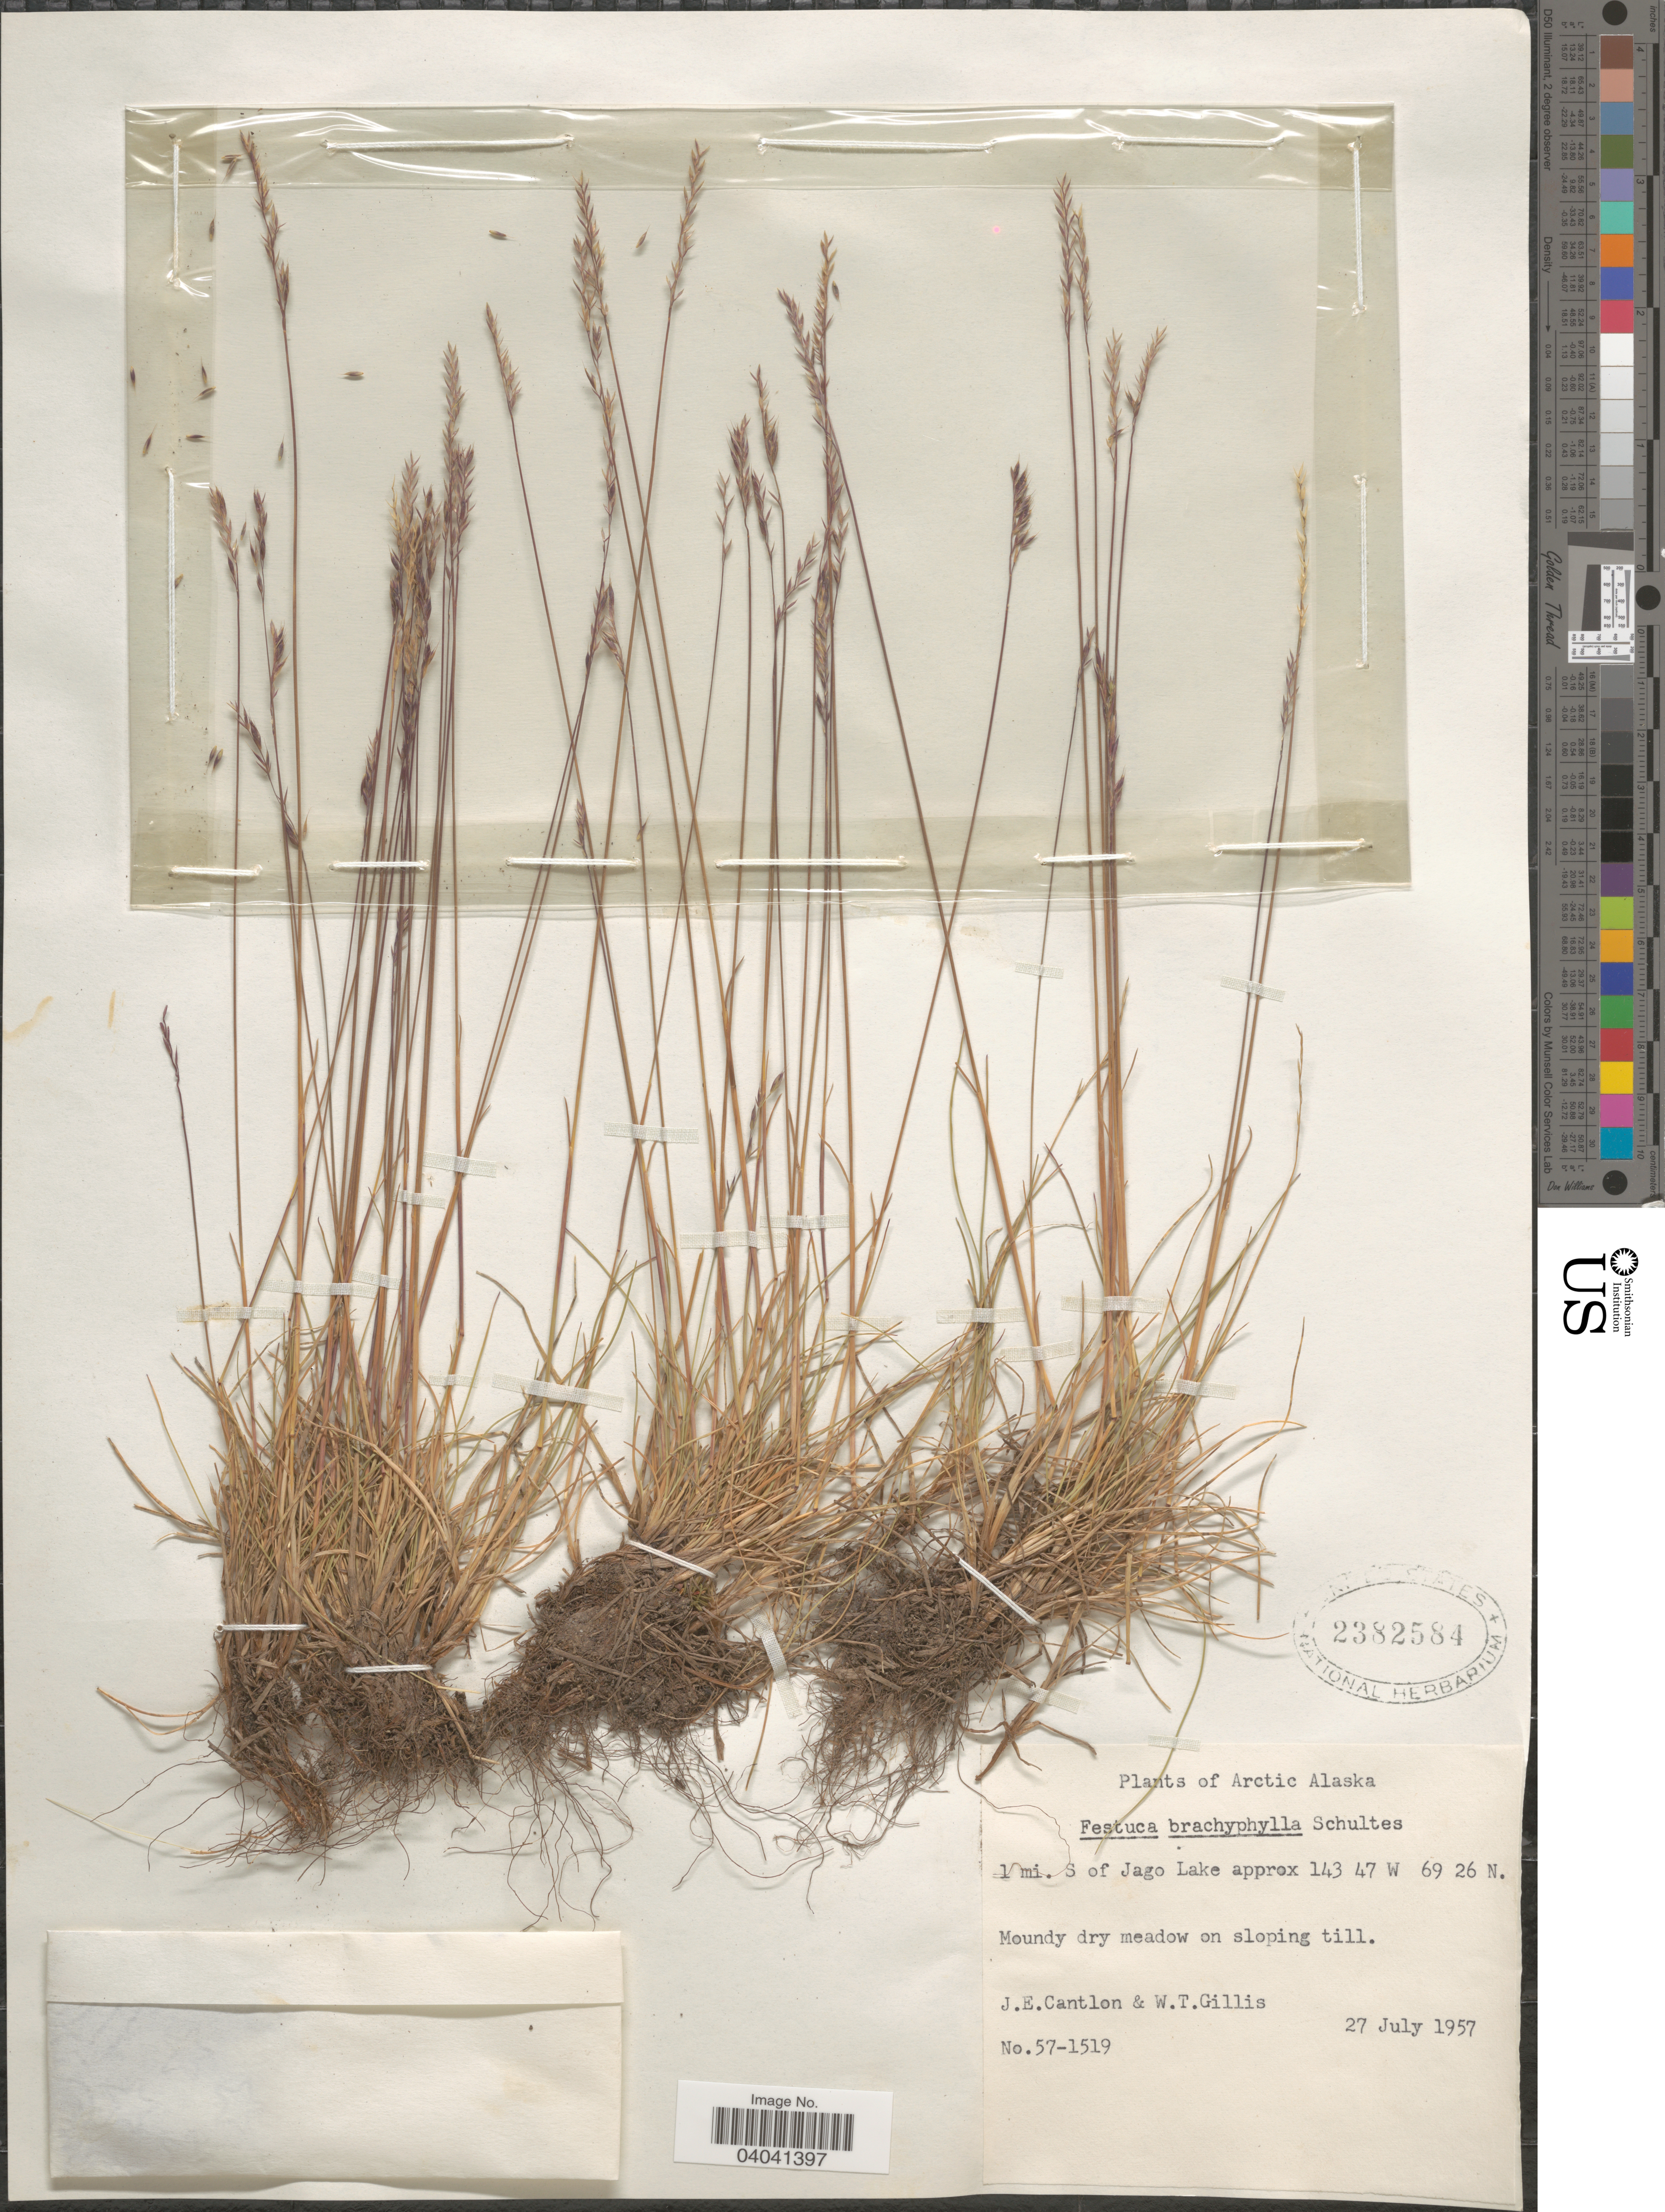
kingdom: Plantae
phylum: Tracheophyta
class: Liliopsida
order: Poales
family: Poaceae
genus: Festuca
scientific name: Festuca brachyphylla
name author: Schult. & Schult. f.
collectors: J. Cantlon & W. T. Gillis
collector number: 57-1519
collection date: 1957-07-27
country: United States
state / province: Alaska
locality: Arctic Alaska. 1 mi. S of Jago Lake.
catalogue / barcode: US 2382584